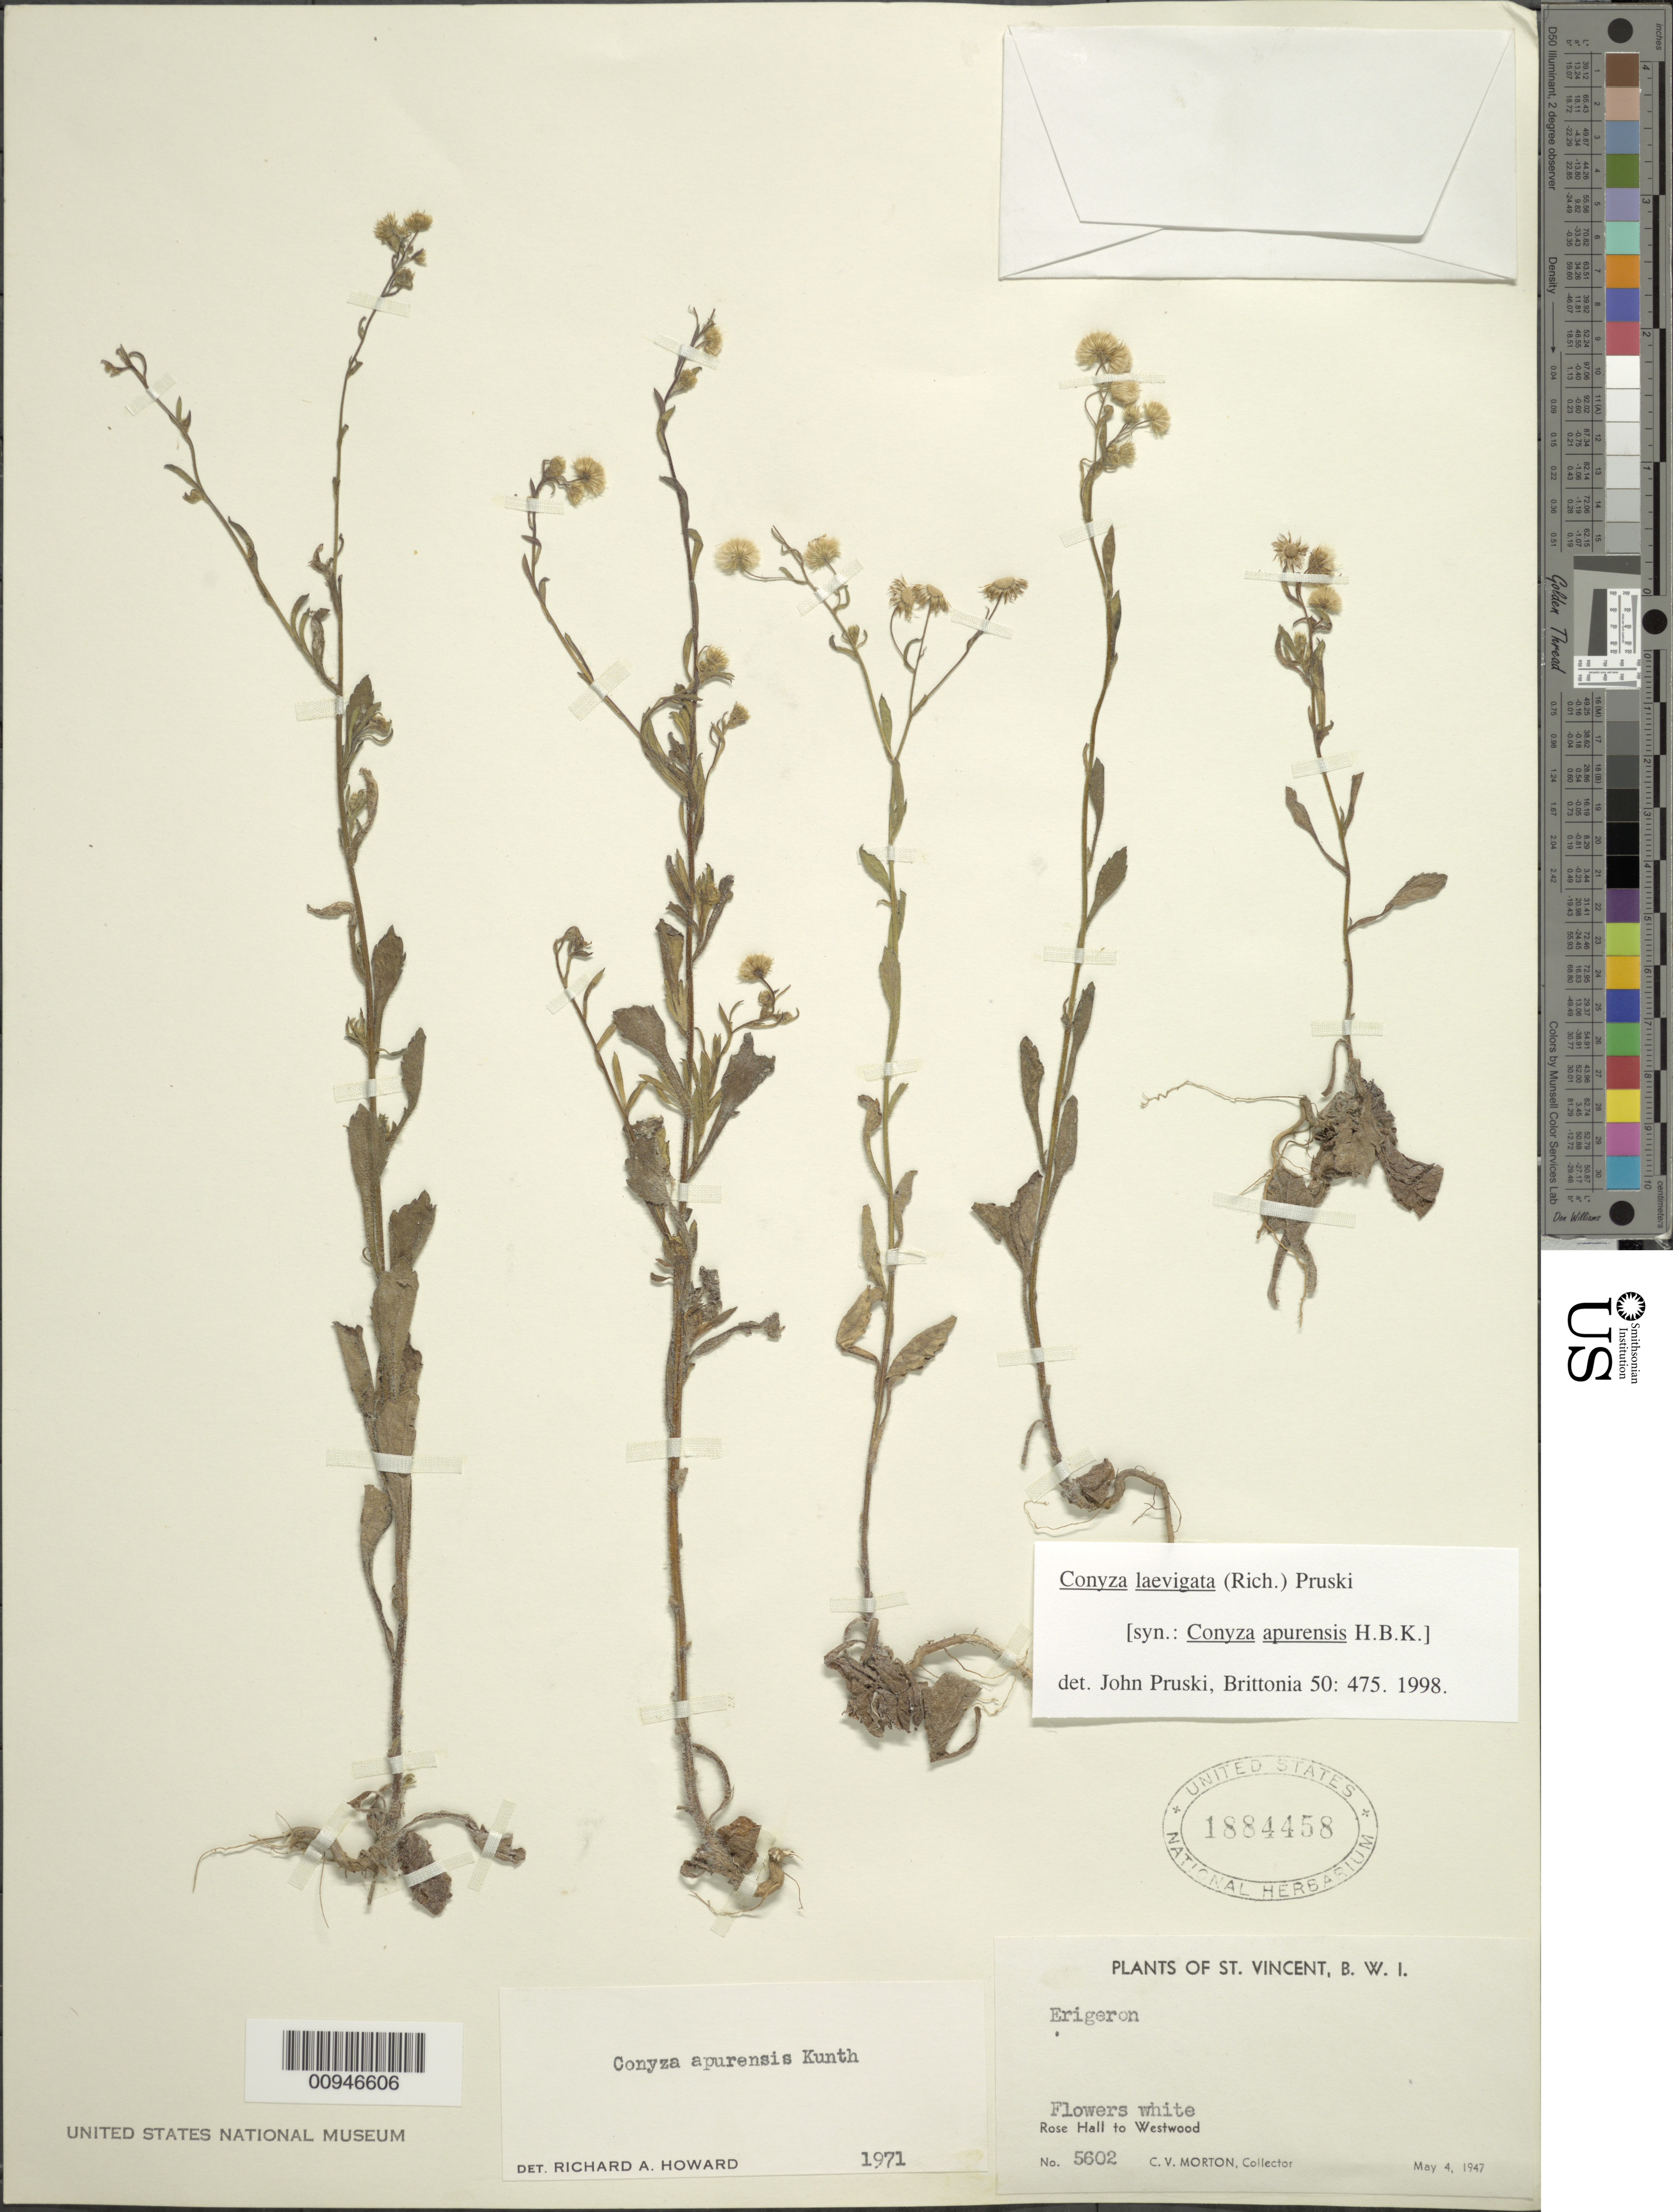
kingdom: Plantae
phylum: Tracheophyta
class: Magnoliopsida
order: Asterales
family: Asteraceae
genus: Conyza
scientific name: Conyza laevigata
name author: (Rich.) Pruski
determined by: Pruski, J. F.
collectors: C. V. Morton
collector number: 5602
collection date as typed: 04 May 1947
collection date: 1947-05-04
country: St. Vincent - Grenadines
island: St. Vincent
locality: Rose Hall to Westwood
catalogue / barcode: US 1884458